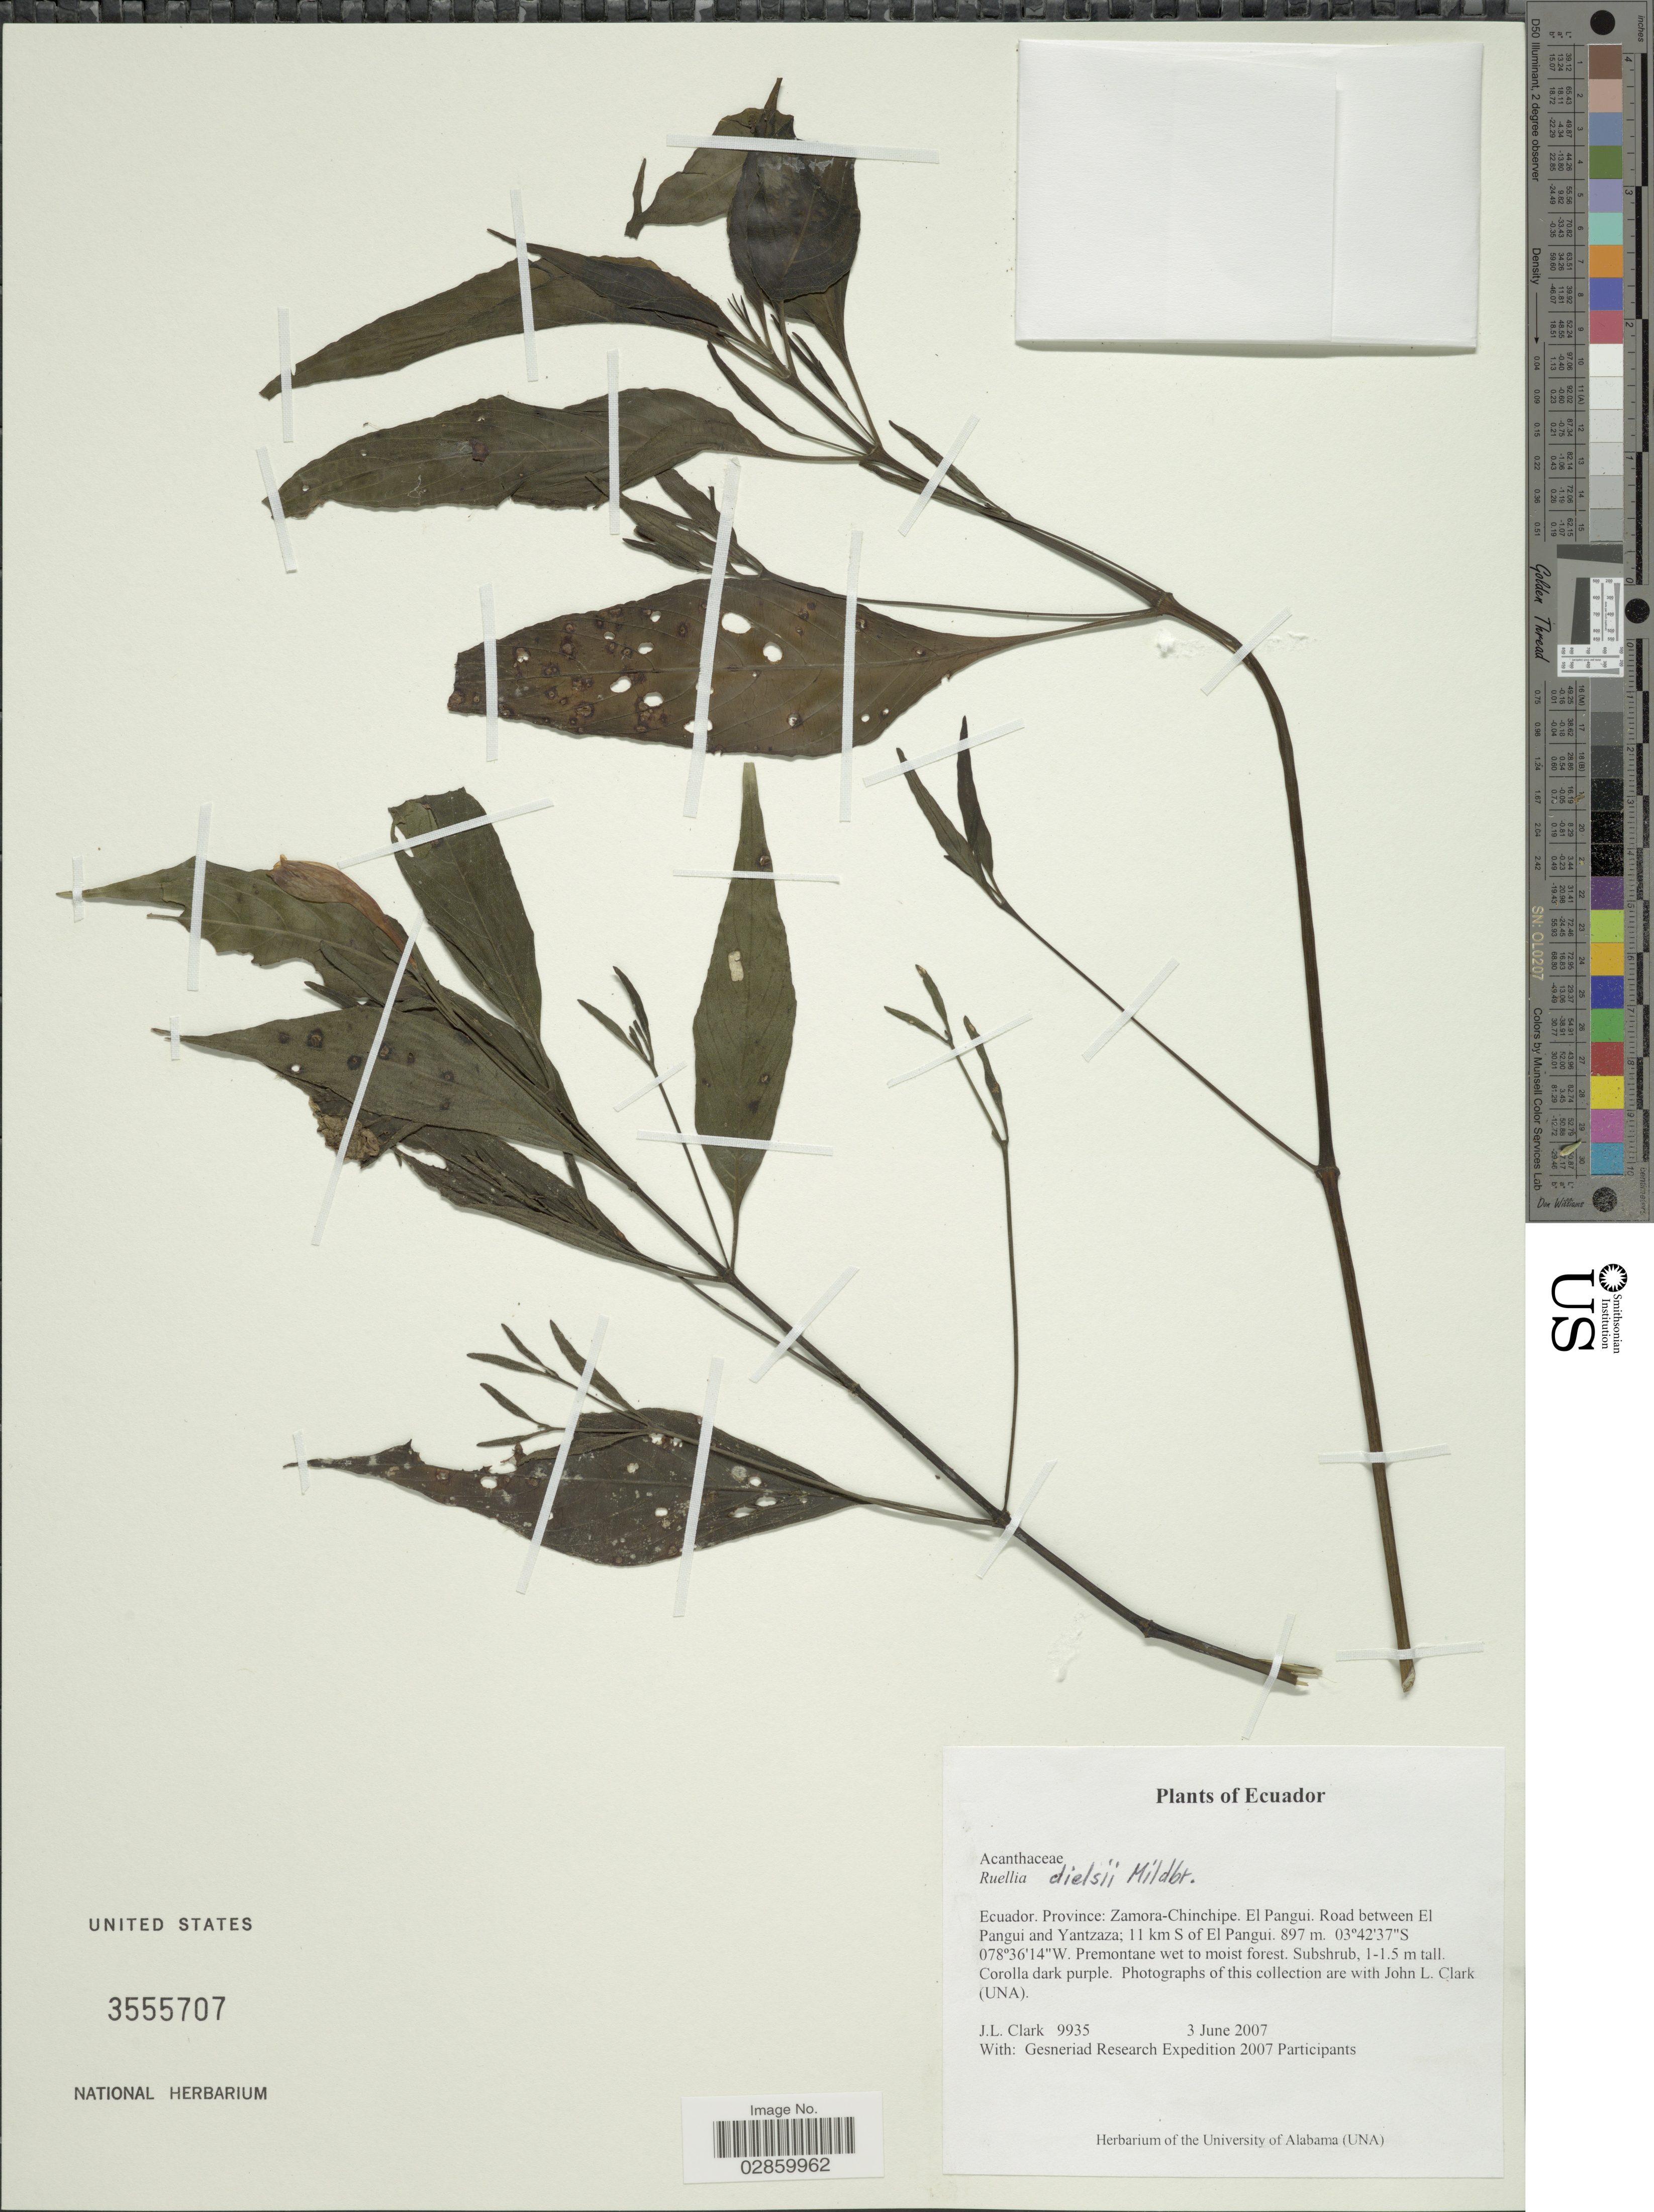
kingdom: Plantae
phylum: Tracheophyta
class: Magnoliopsida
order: Lamiales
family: Acanthaceae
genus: Ruellia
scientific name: Ruellia dielsii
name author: Mildbr.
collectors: J. L. Clark & Gesneriad Research Expedition 2007 Participants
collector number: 9935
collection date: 2007-06-03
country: Ecuador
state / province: Zamora-Chinchipe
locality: El Pangui, Road between El Pangui and Yantzaza; 11 km S of El Pangui.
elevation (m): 897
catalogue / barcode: US 3555707